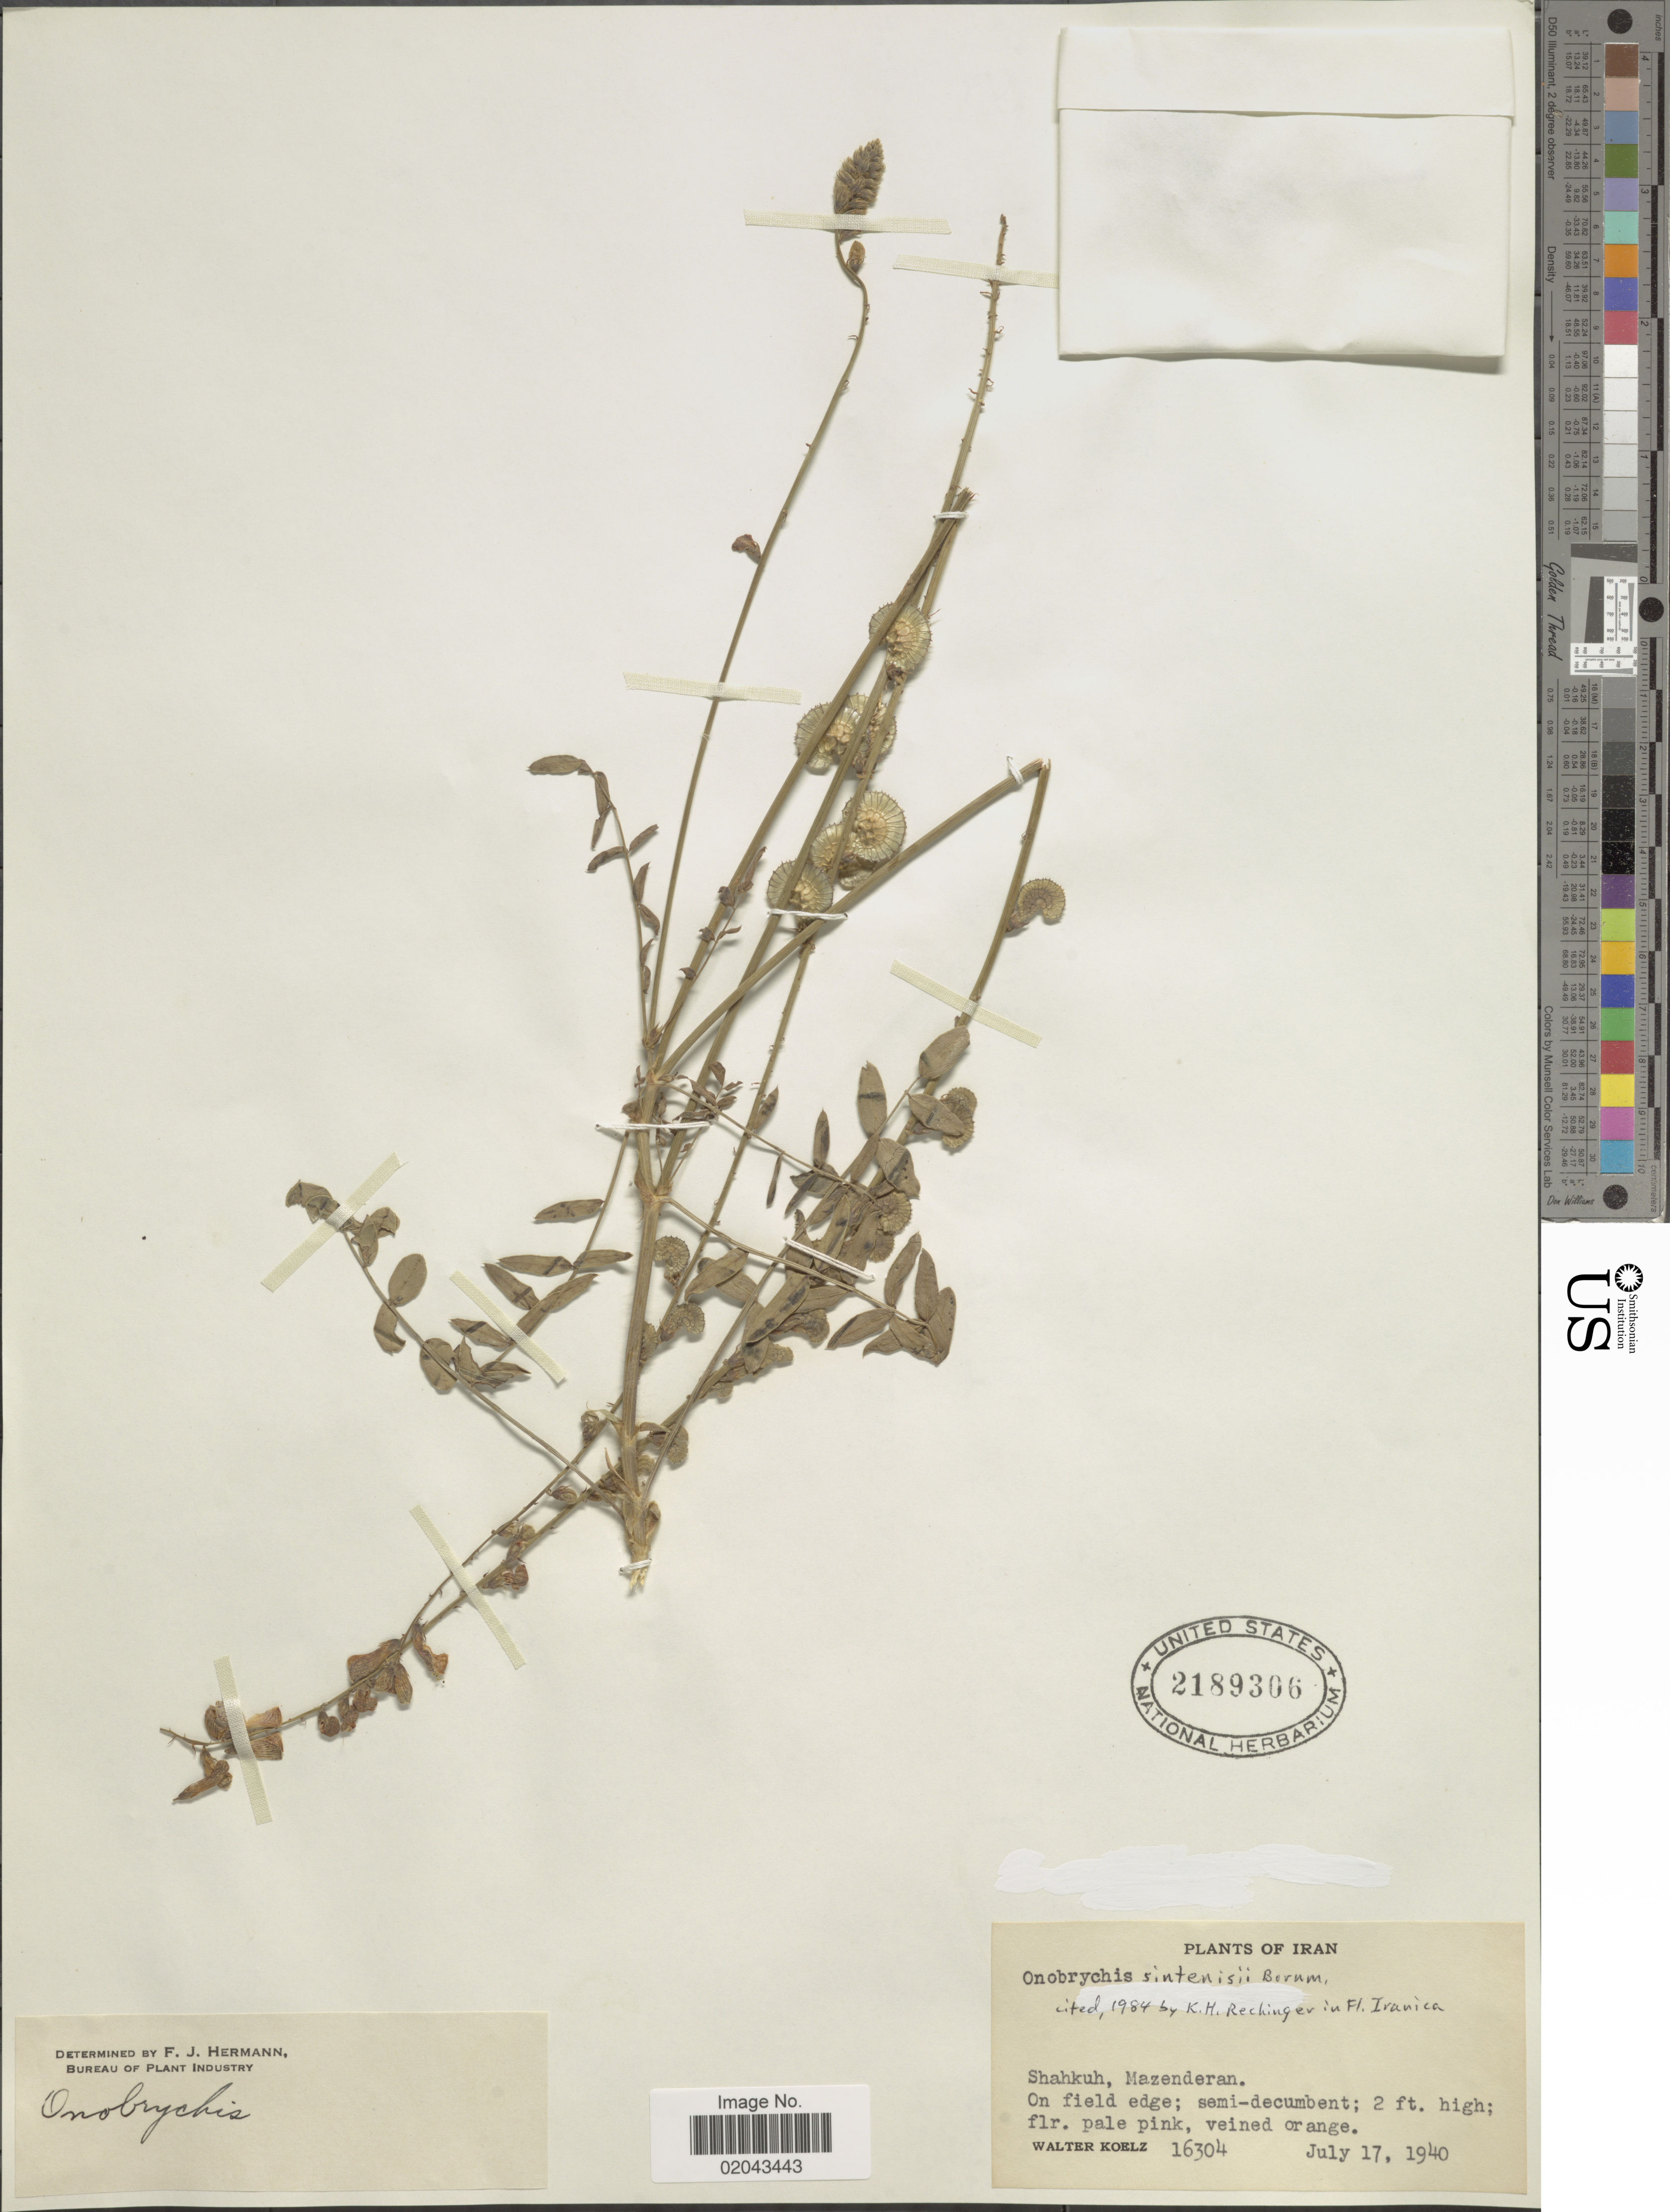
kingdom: Plantae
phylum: Tracheophyta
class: Magnoliopsida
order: Fabales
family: Fabaceae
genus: Onobrychis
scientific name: Onobrychis sintenisii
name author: Bornm.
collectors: W. N. Koelz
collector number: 16304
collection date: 1940-07-17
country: Iran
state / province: Mazandaran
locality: Shahkuh, Mazenderan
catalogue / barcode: US 2189306